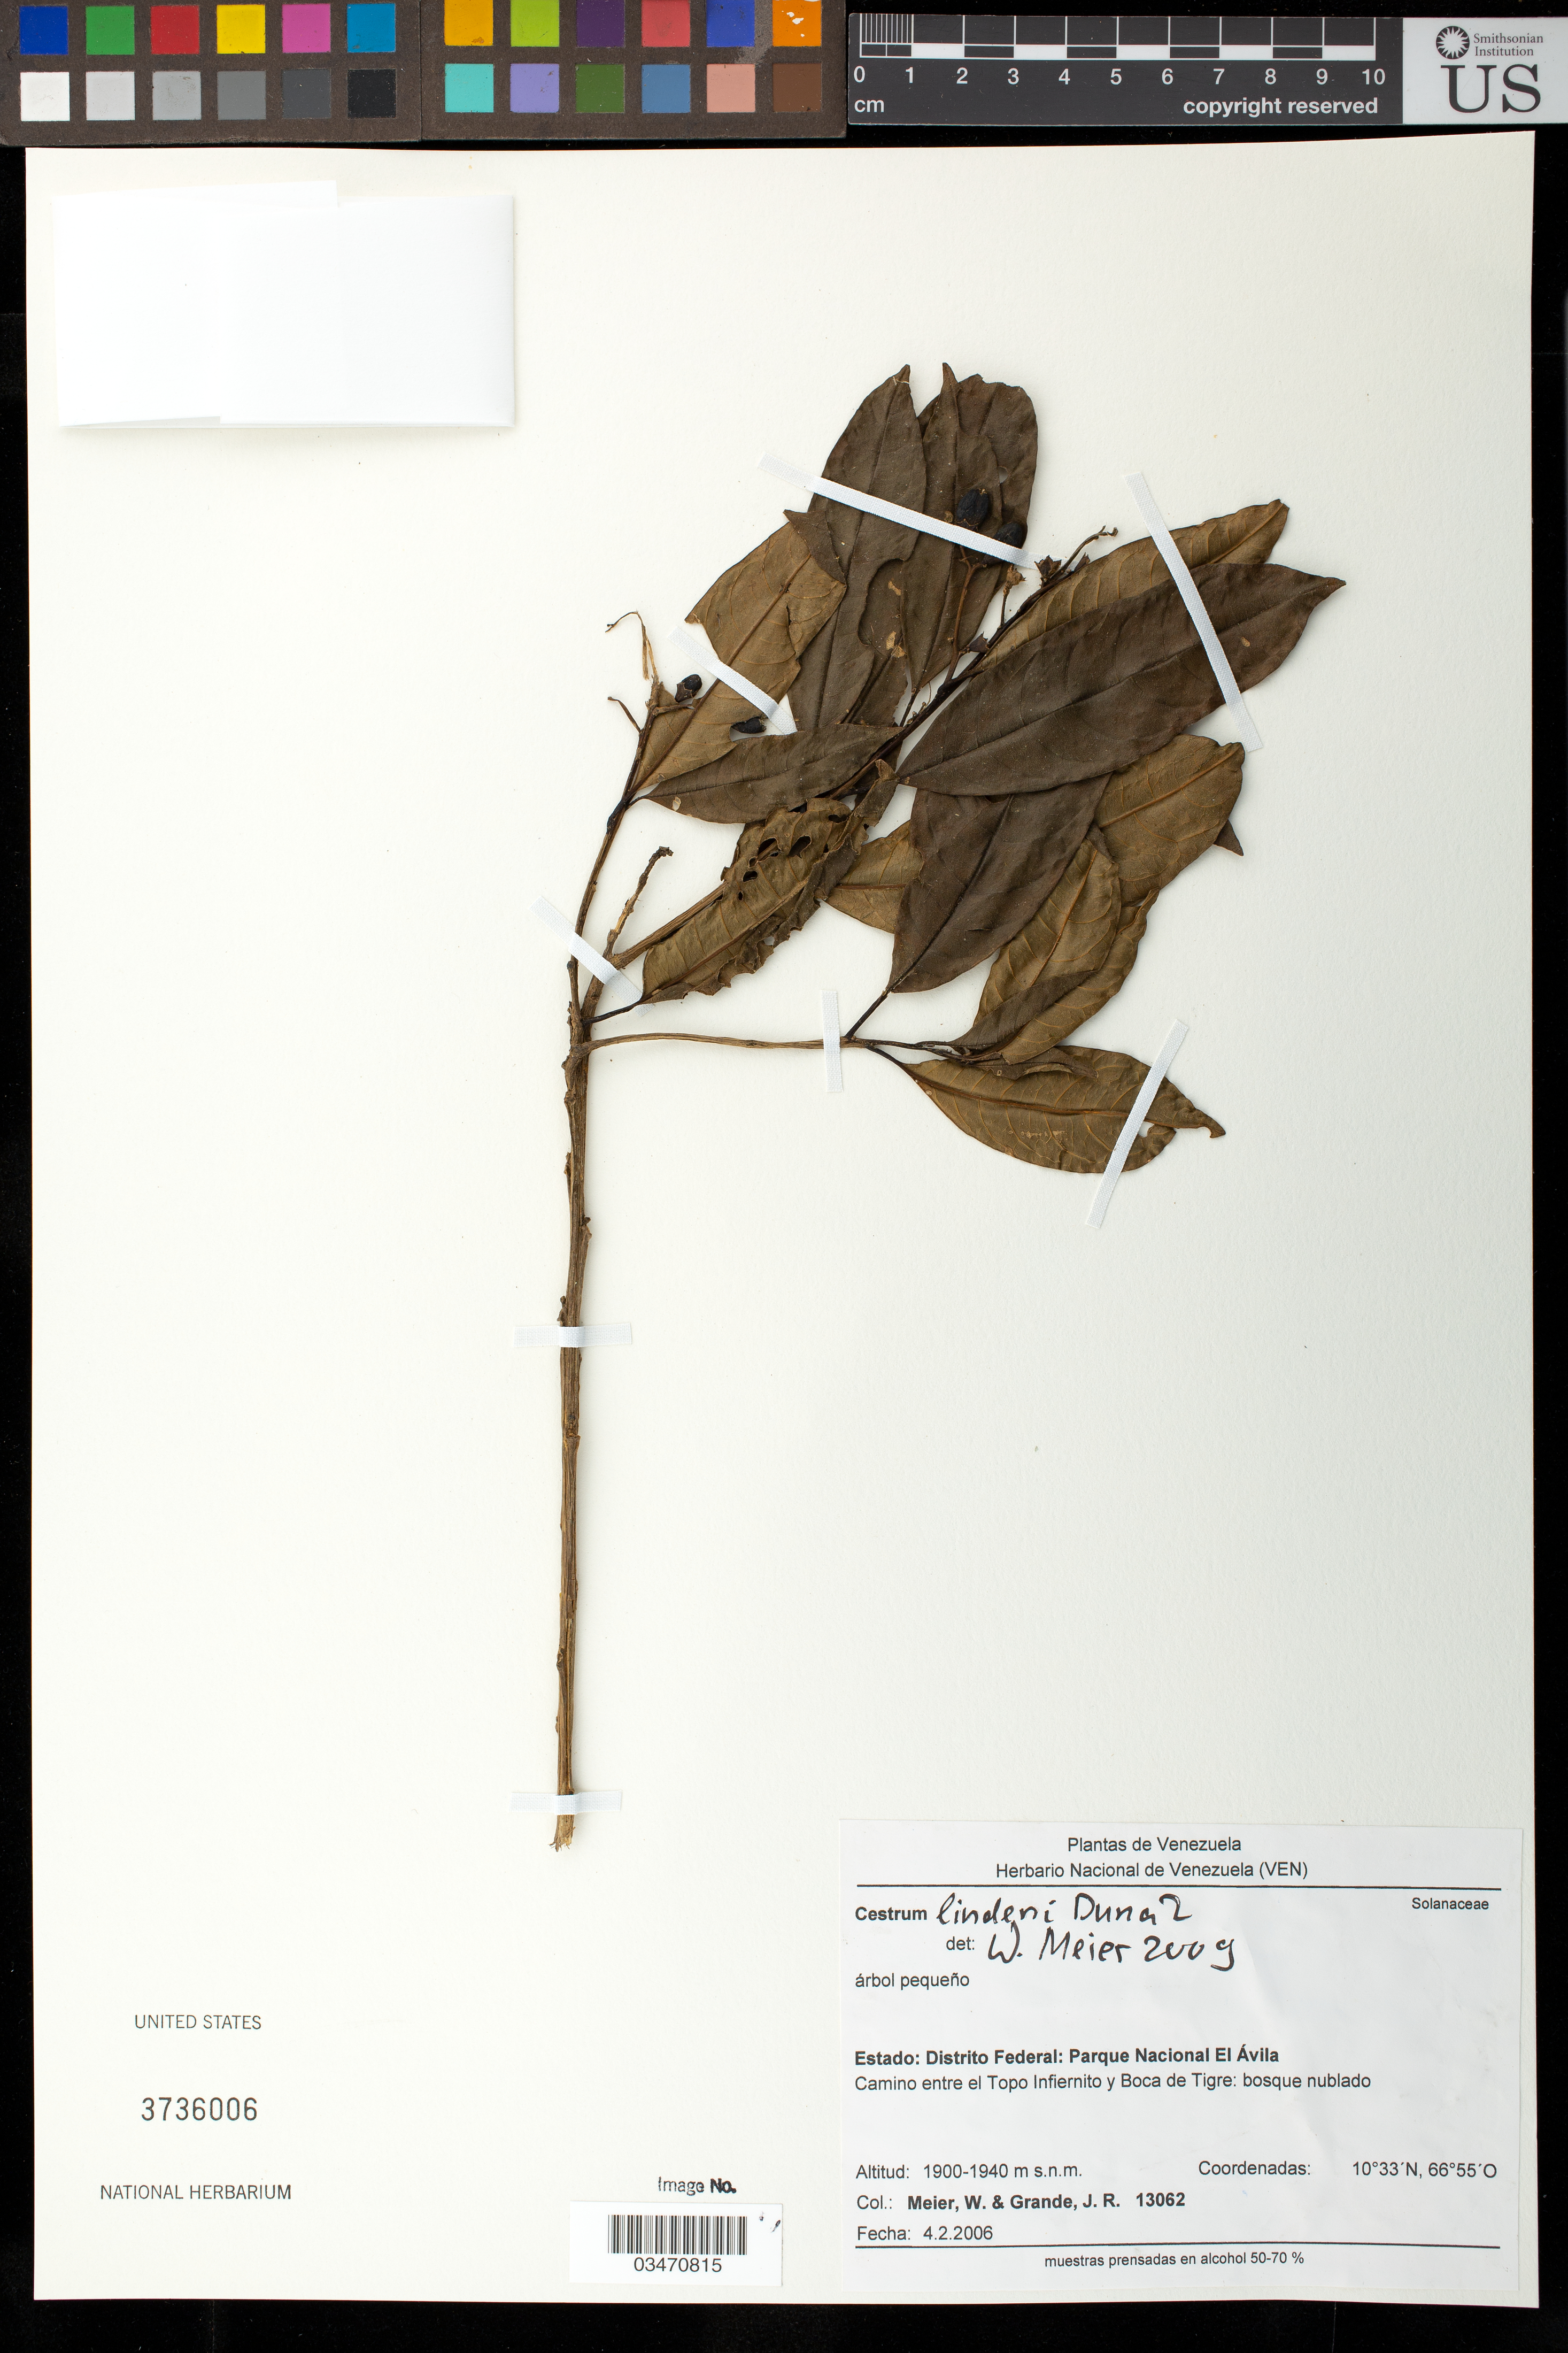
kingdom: Plantae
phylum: Tracheophyta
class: Magnoliopsida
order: Solanales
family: Solanaceae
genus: Cestrum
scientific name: Cestrum lindenii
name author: Dunal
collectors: W. Meier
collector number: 13062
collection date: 2004-02-04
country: Venezuela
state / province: Miranda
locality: Parque Nacional El Avila. Camino entre el Topo infiernito y Boca de Tigre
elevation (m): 1900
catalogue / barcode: US 3736006